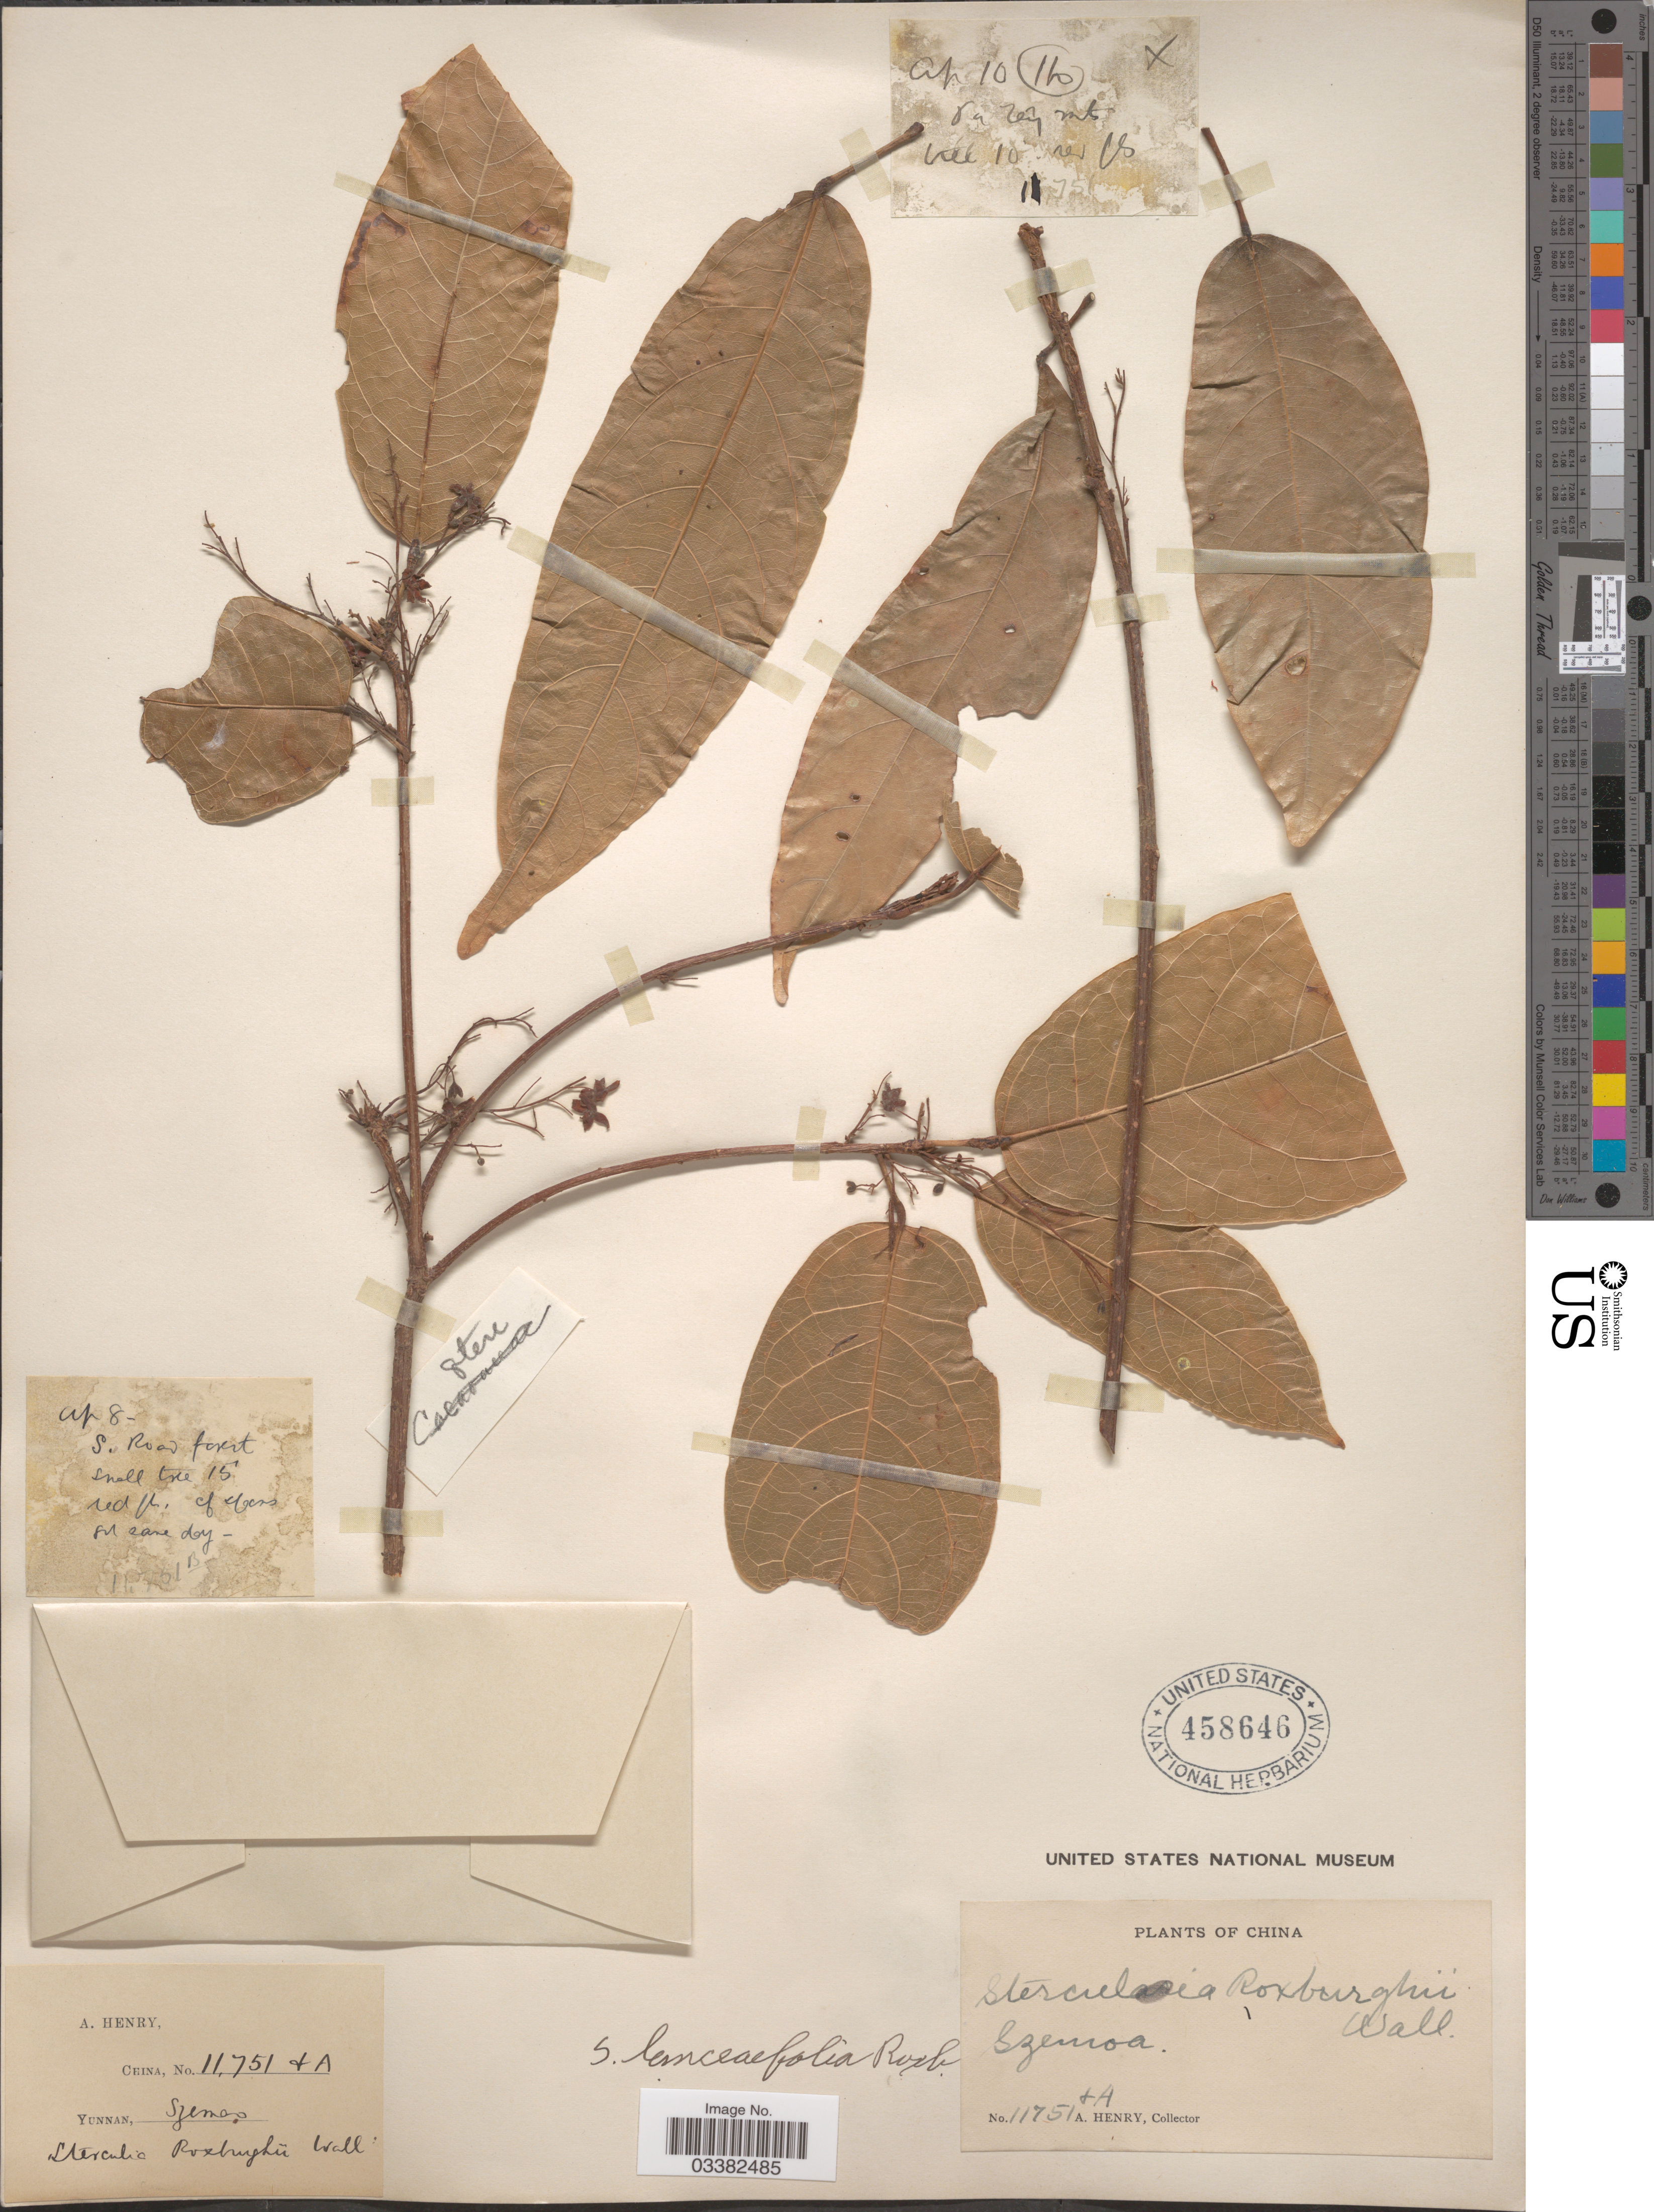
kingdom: Plantae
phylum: Tracheophyta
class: Magnoliopsida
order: Malvales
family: Malvaceae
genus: Sterculia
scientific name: Sterculia lanceifolia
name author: Roxb.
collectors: A. Henry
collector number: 11751/ 11751 A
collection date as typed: Transcribed d/m/y: /4/8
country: China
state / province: Yunnan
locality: Szemoa.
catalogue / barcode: US 458646